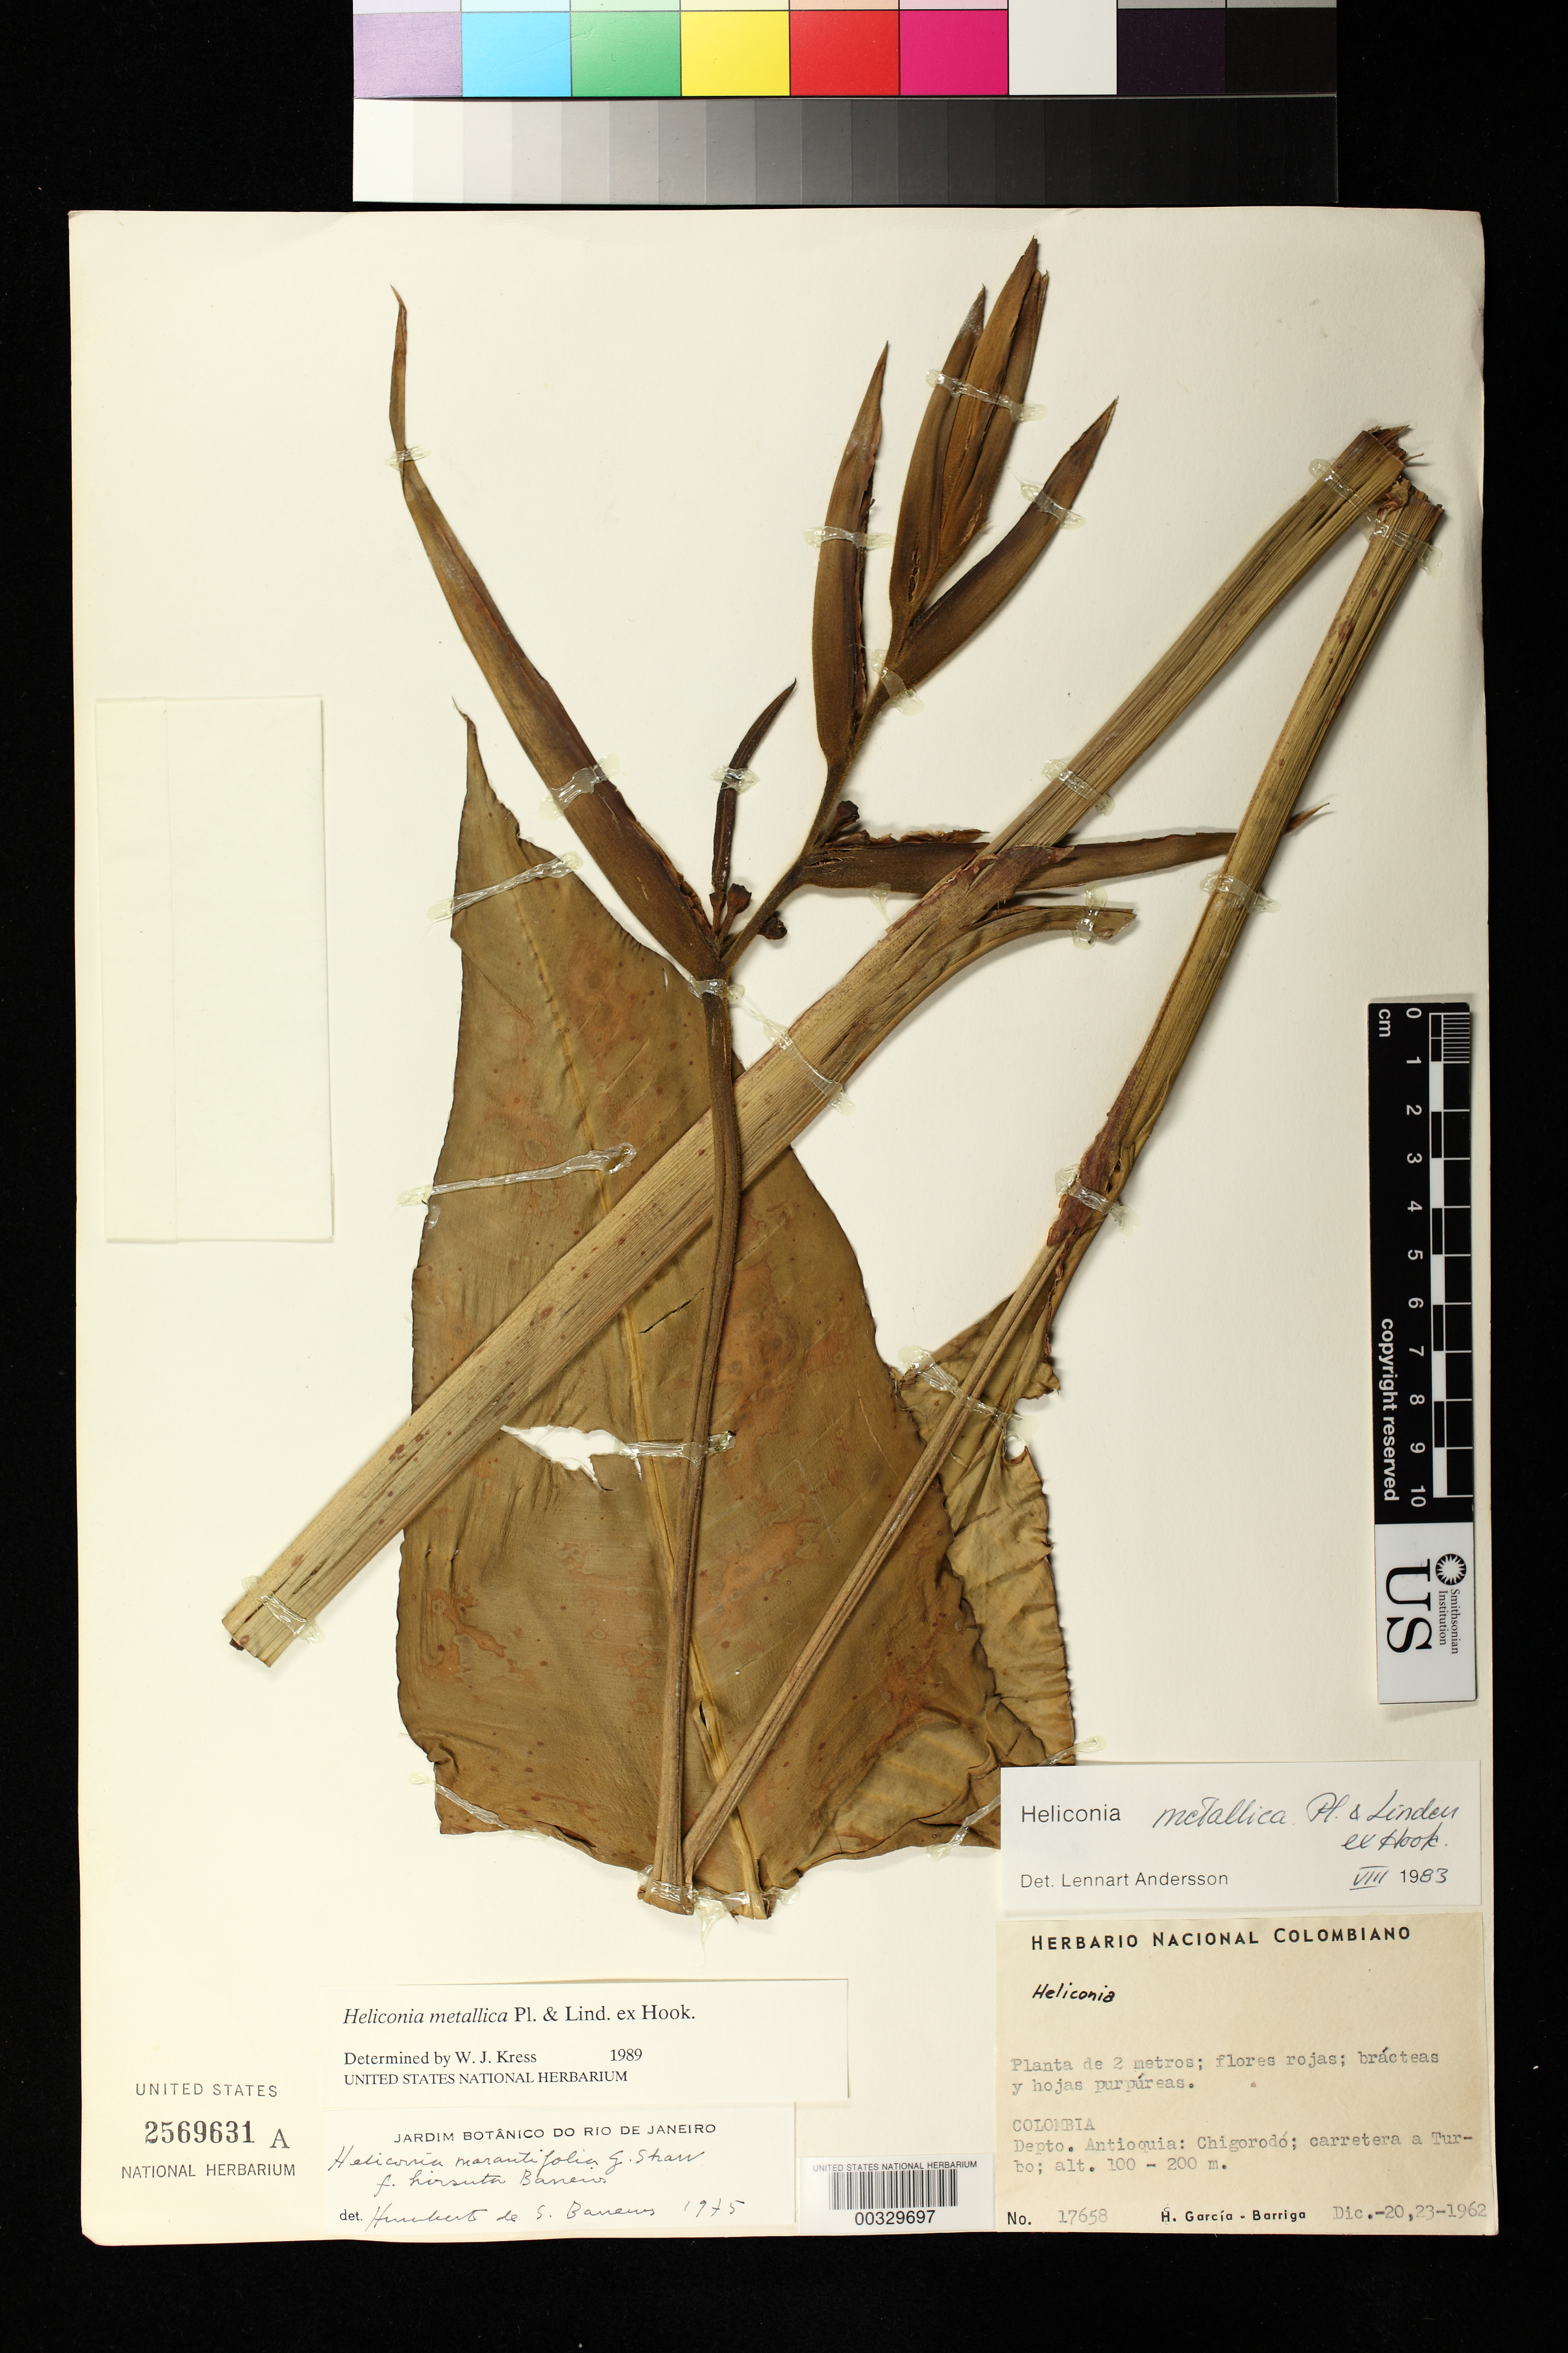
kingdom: Plantae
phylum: Tracheophyta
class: Liliopsida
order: Zingiberales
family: Heliconiaceae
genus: Heliconia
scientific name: Heliconia metallica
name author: Planch. & Linden ex Hook.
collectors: H. García Barriga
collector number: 17658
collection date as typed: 20 Dec 1962 and 23 Dec 1962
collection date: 1962-12-20,1962-12-23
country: Colombia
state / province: Antioquia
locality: CHigordo, highway to Turbo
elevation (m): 100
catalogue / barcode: US 2569631A